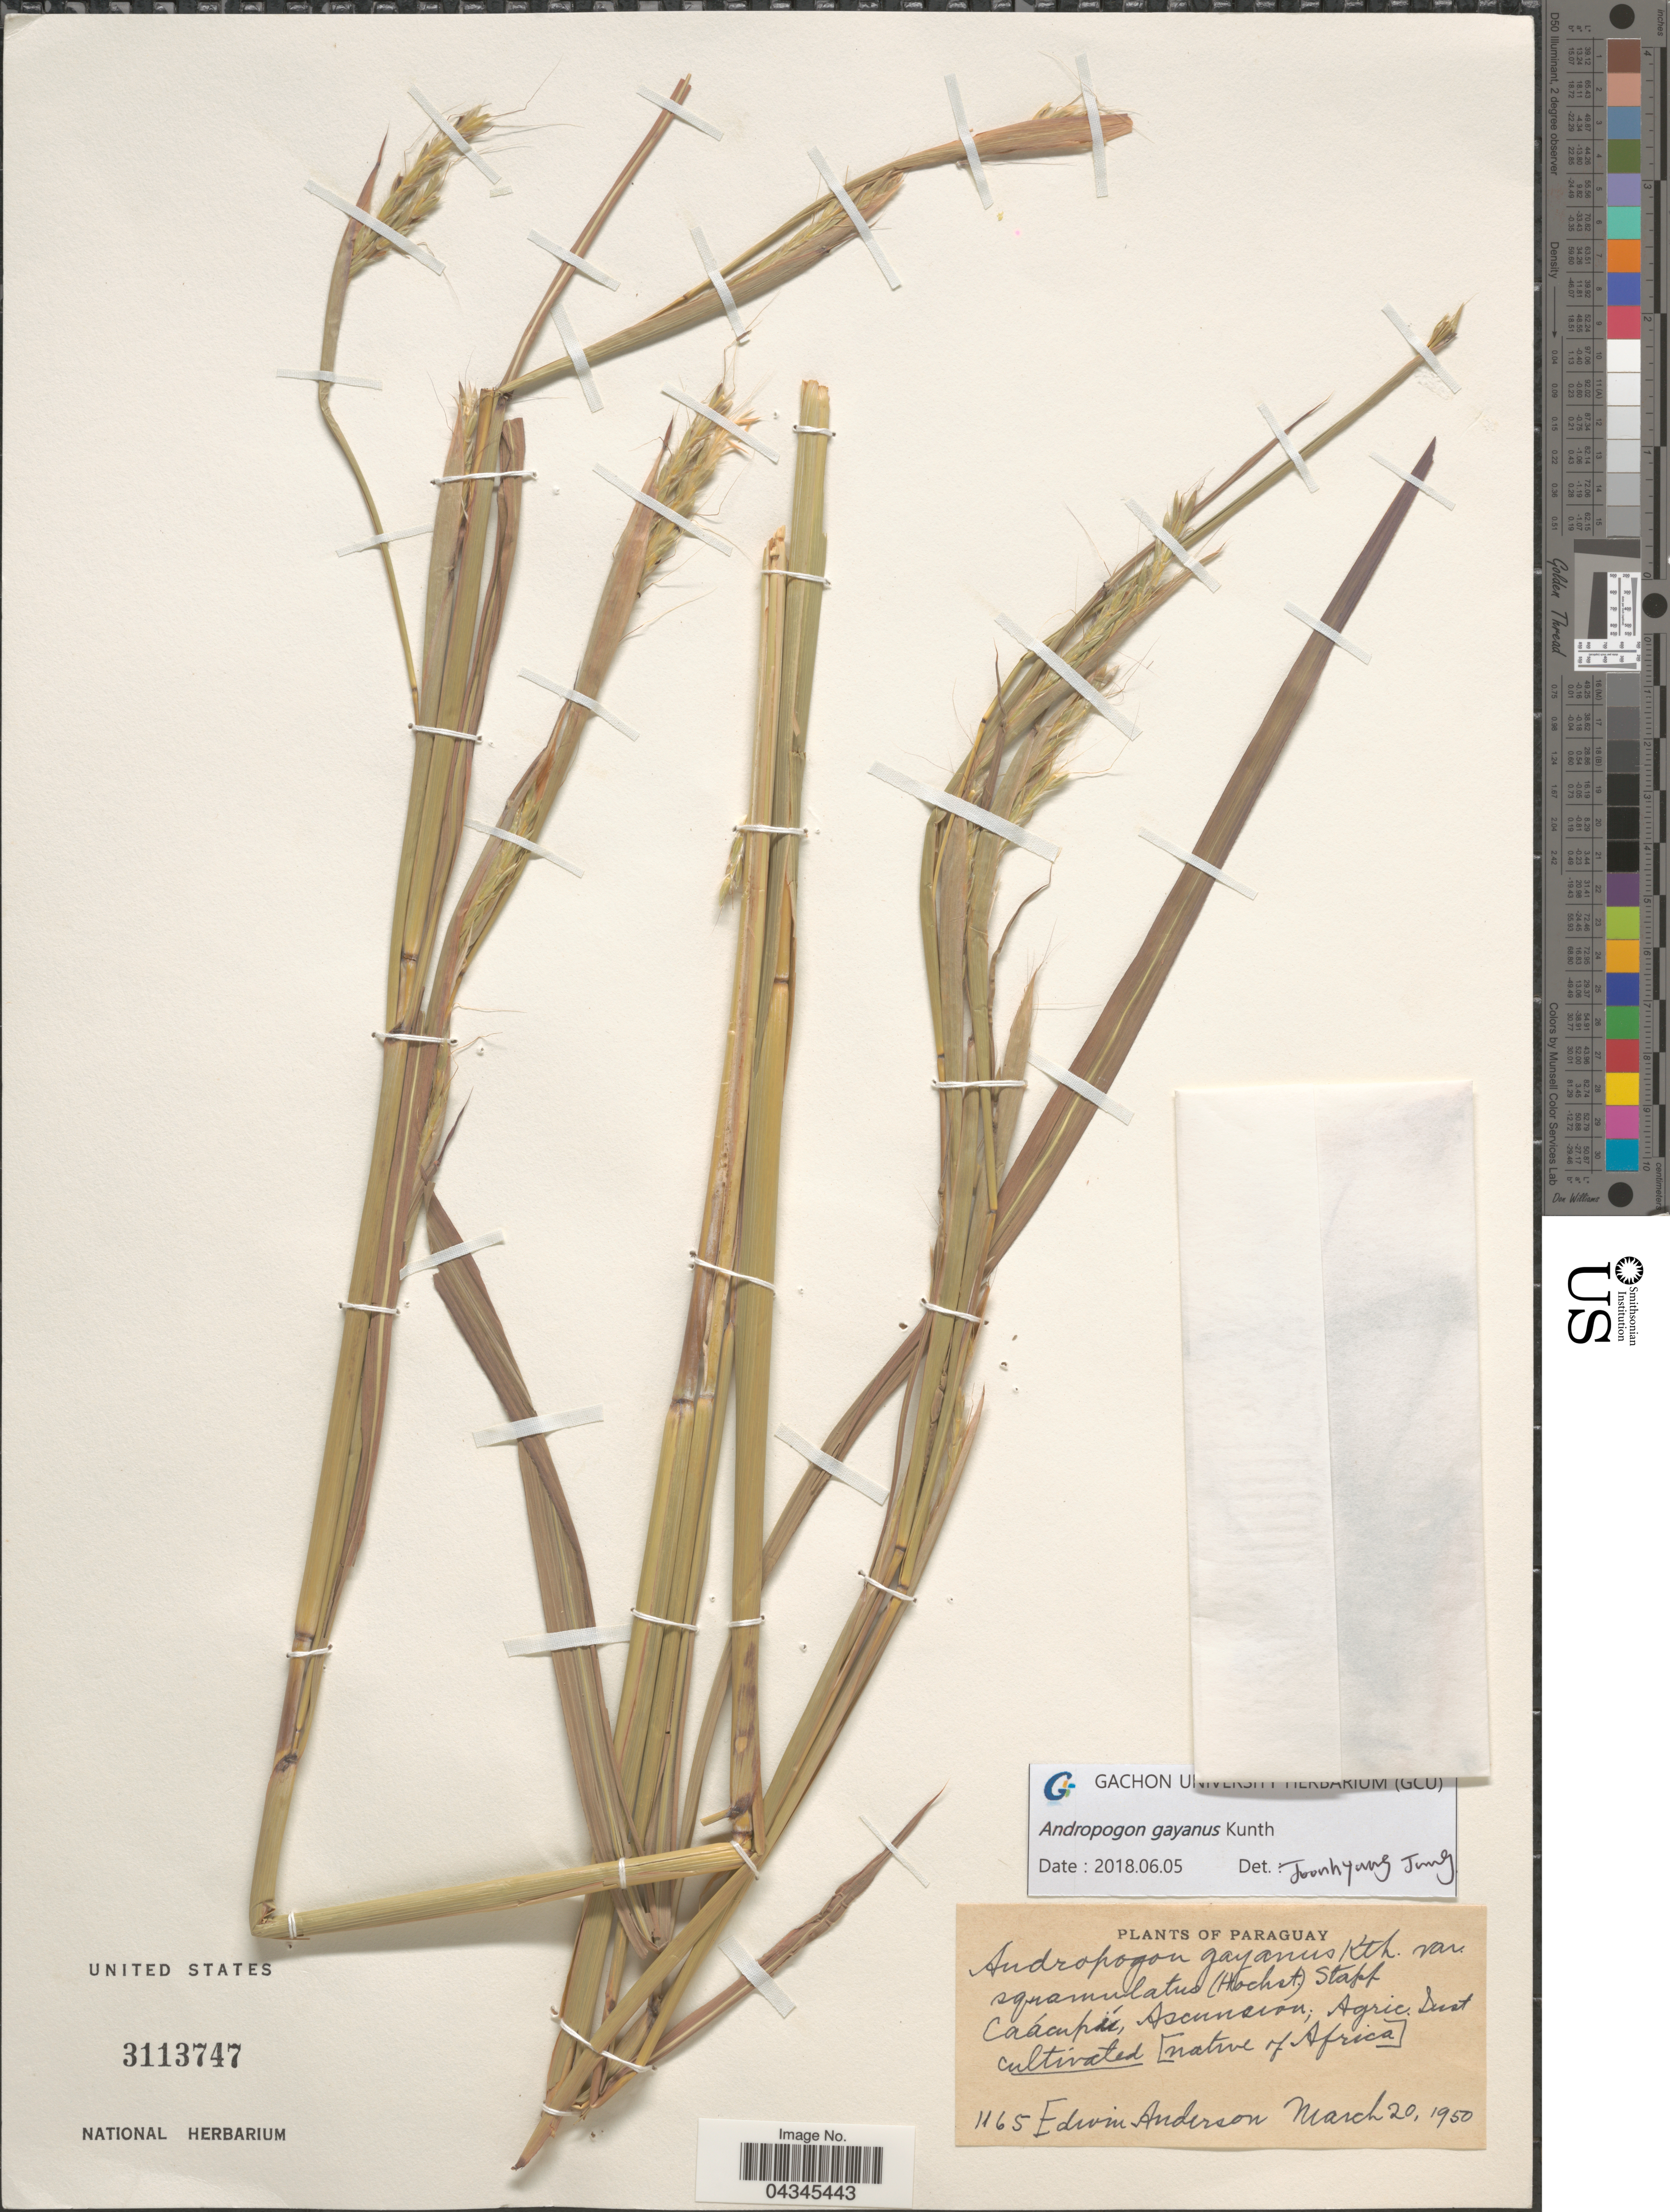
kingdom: Plantae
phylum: Tracheophyta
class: Liliopsida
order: Poales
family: Poaceae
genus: Andropogon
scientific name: Andropogon gayanus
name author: Kunth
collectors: E. Anderson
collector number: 1165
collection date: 1950-03-20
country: Paraguay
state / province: Asuncion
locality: Caácupú, Asuncion; Agric. Inst.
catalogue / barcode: US 3113747